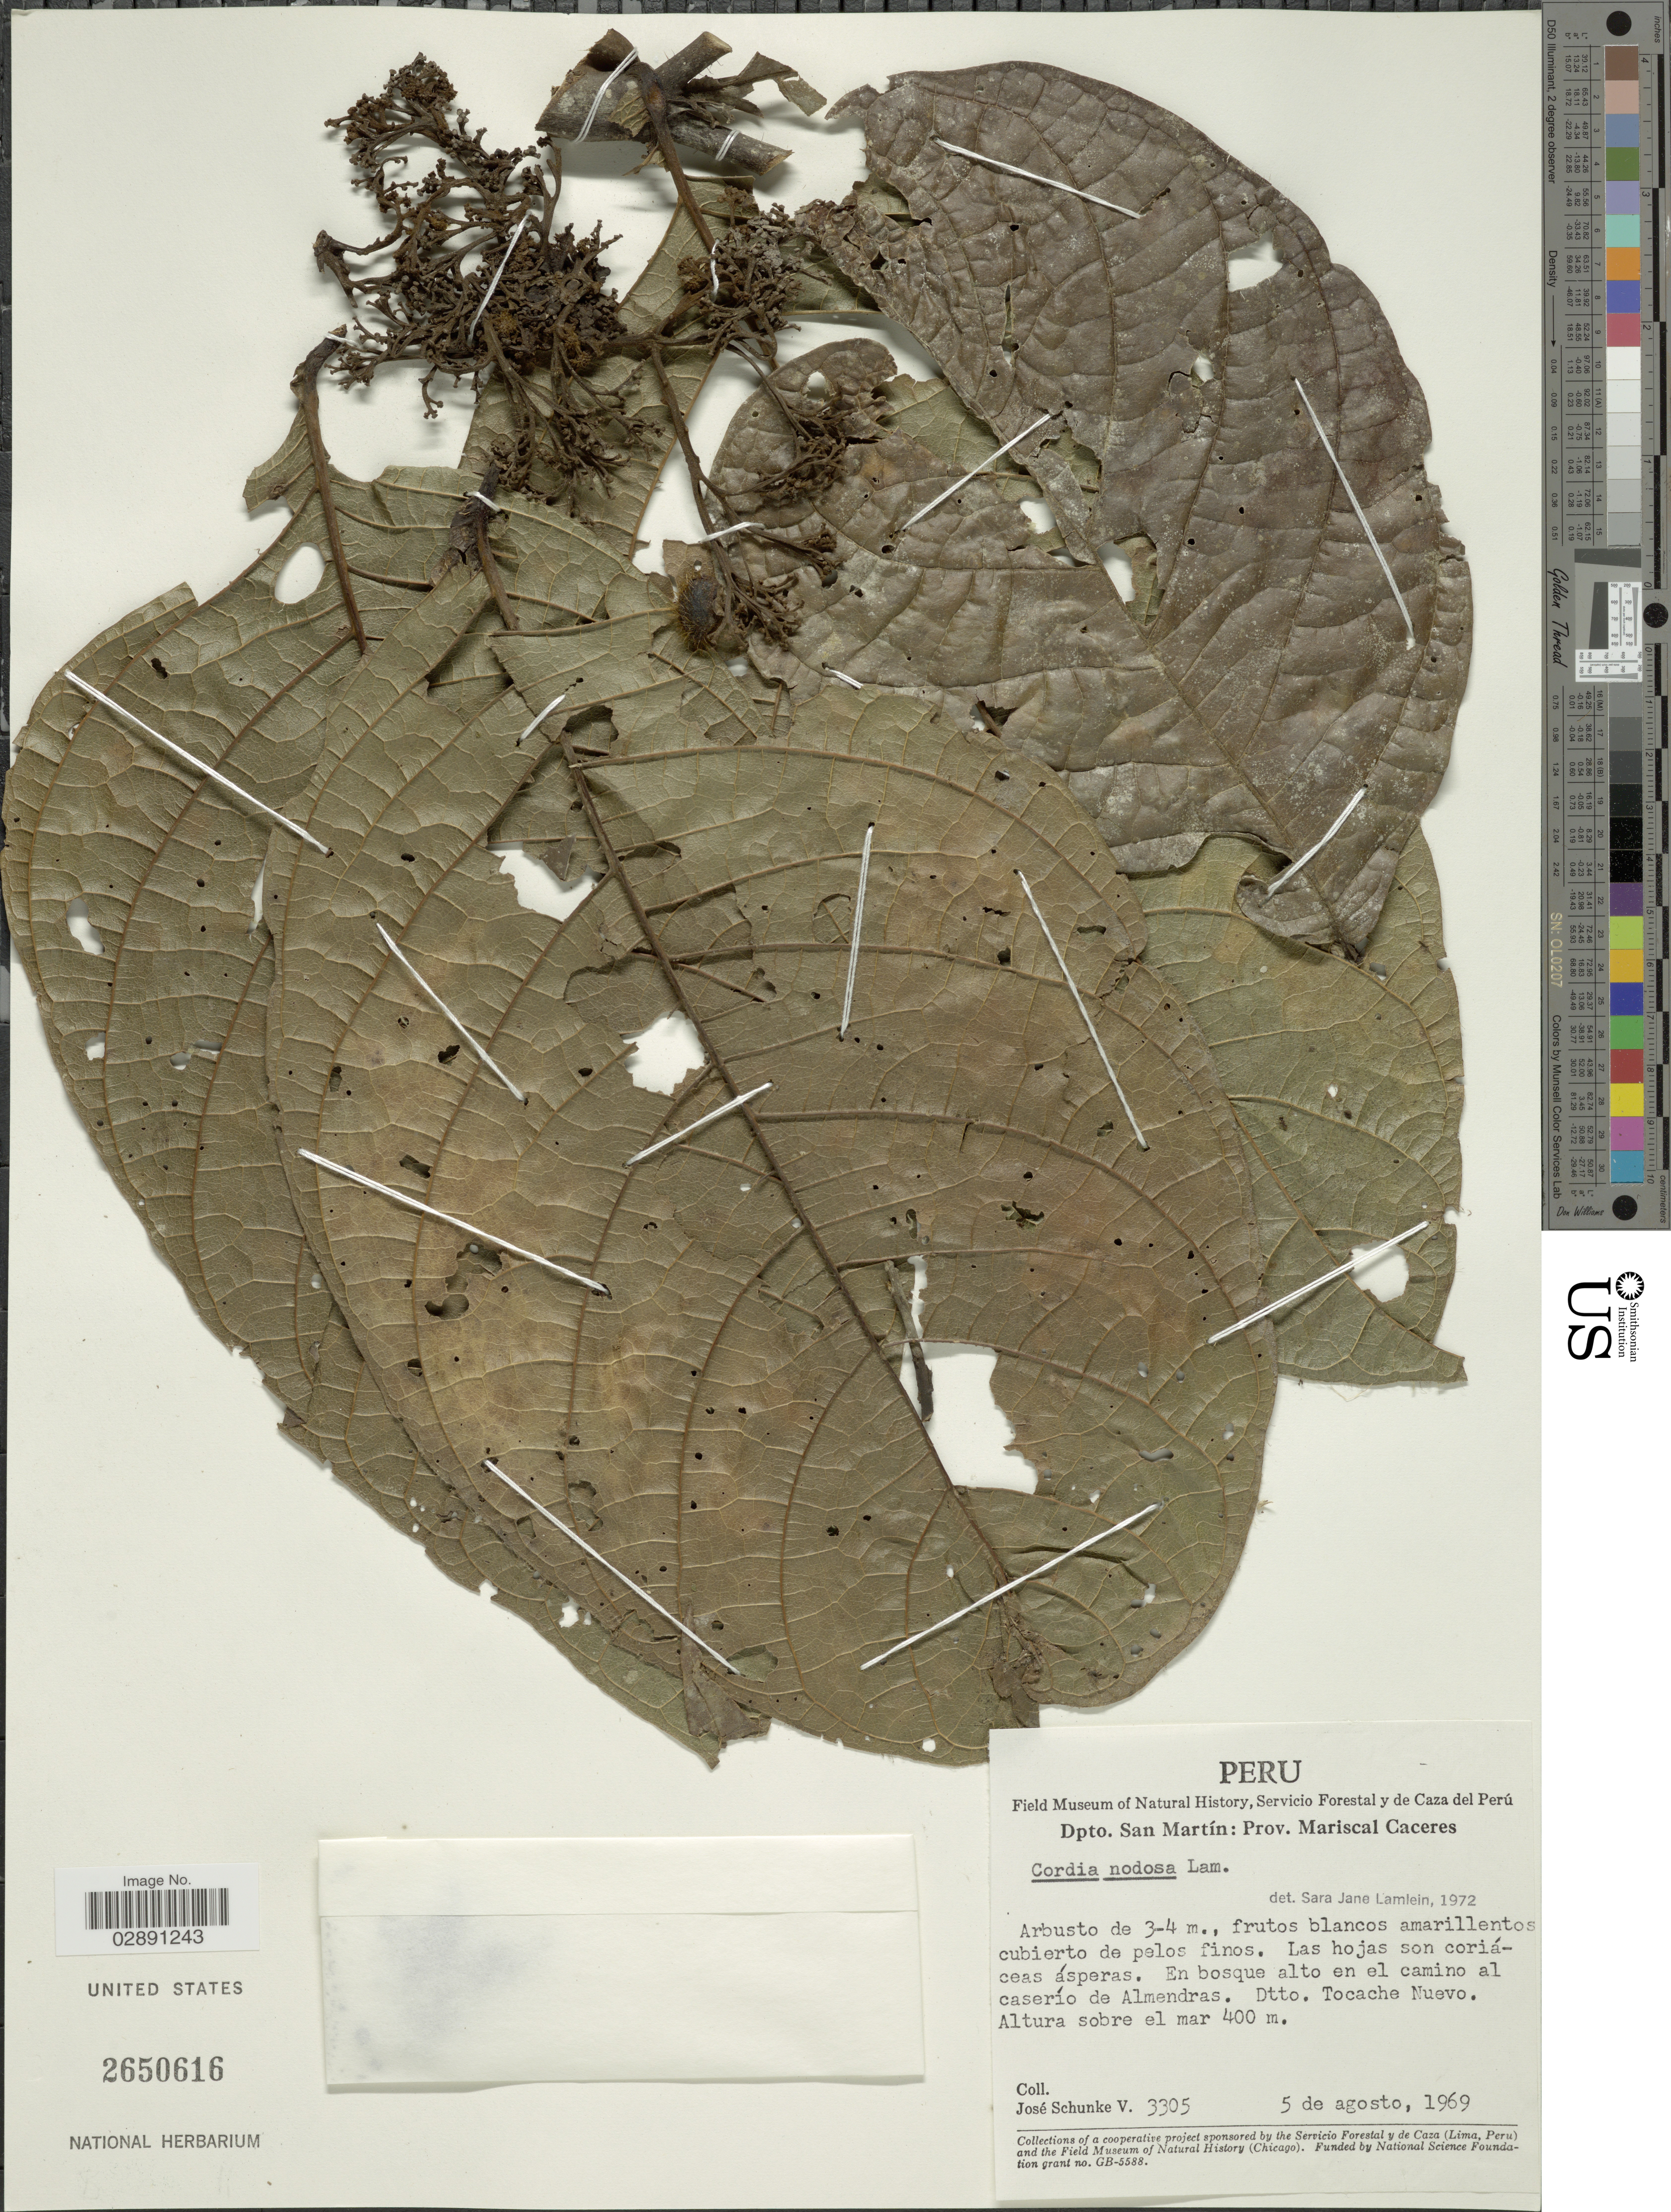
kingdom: Plantae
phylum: Tracheophyta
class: Magnoliopsida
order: Boraginales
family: Cordiaceae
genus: Cordia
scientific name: Cordia nodosa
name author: Lam.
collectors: J. Schunke Vigo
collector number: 3305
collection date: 1969-08-05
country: Peru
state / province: San Martín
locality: Dpto. San Martín: Prov. Mariscal Caceres. En bosque alto en el camino al caserío de Almendras. Dtto. Tocache Nuevo.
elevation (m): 400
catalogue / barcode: US 2650616